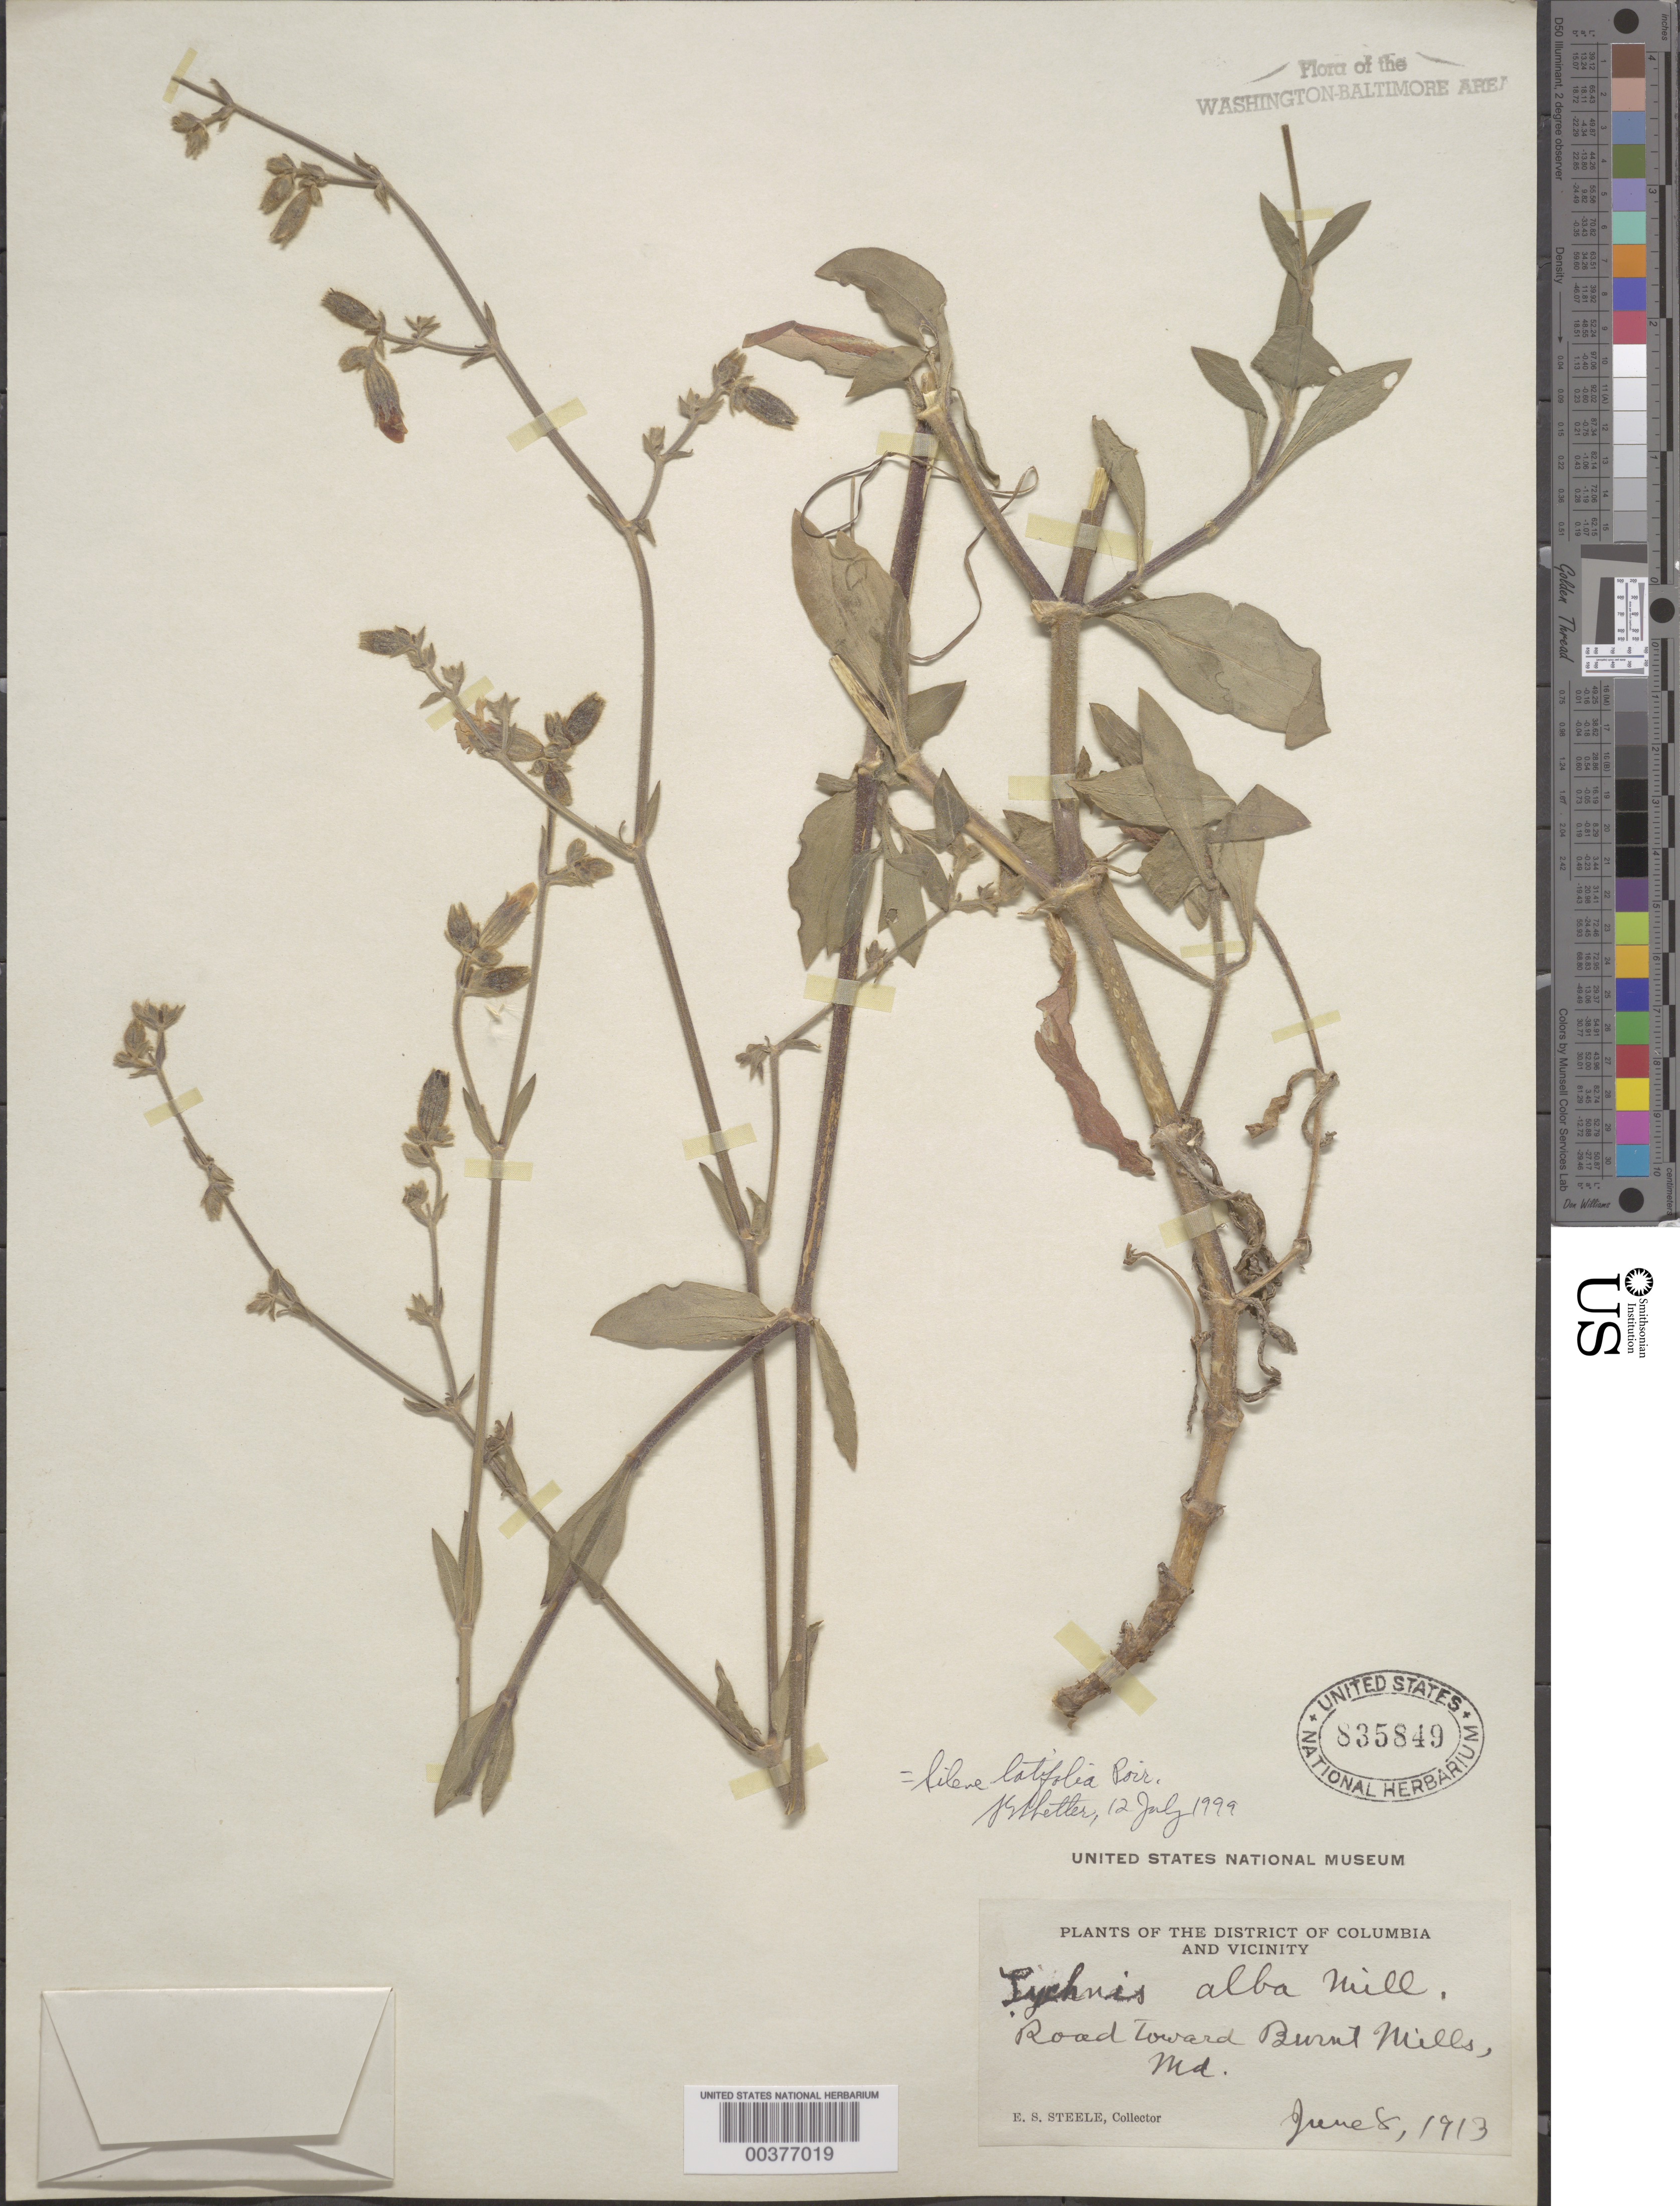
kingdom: Plantae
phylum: Tracheophyta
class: Magnoliopsida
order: Caryophyllales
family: Caryophyllaceae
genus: Silene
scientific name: Silene latifolia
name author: Poir.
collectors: E. Steele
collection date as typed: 08 Jun 1913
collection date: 1913-06-08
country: United States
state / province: Maryland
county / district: Montgomery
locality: Burnt Mills Area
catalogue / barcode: US 835849